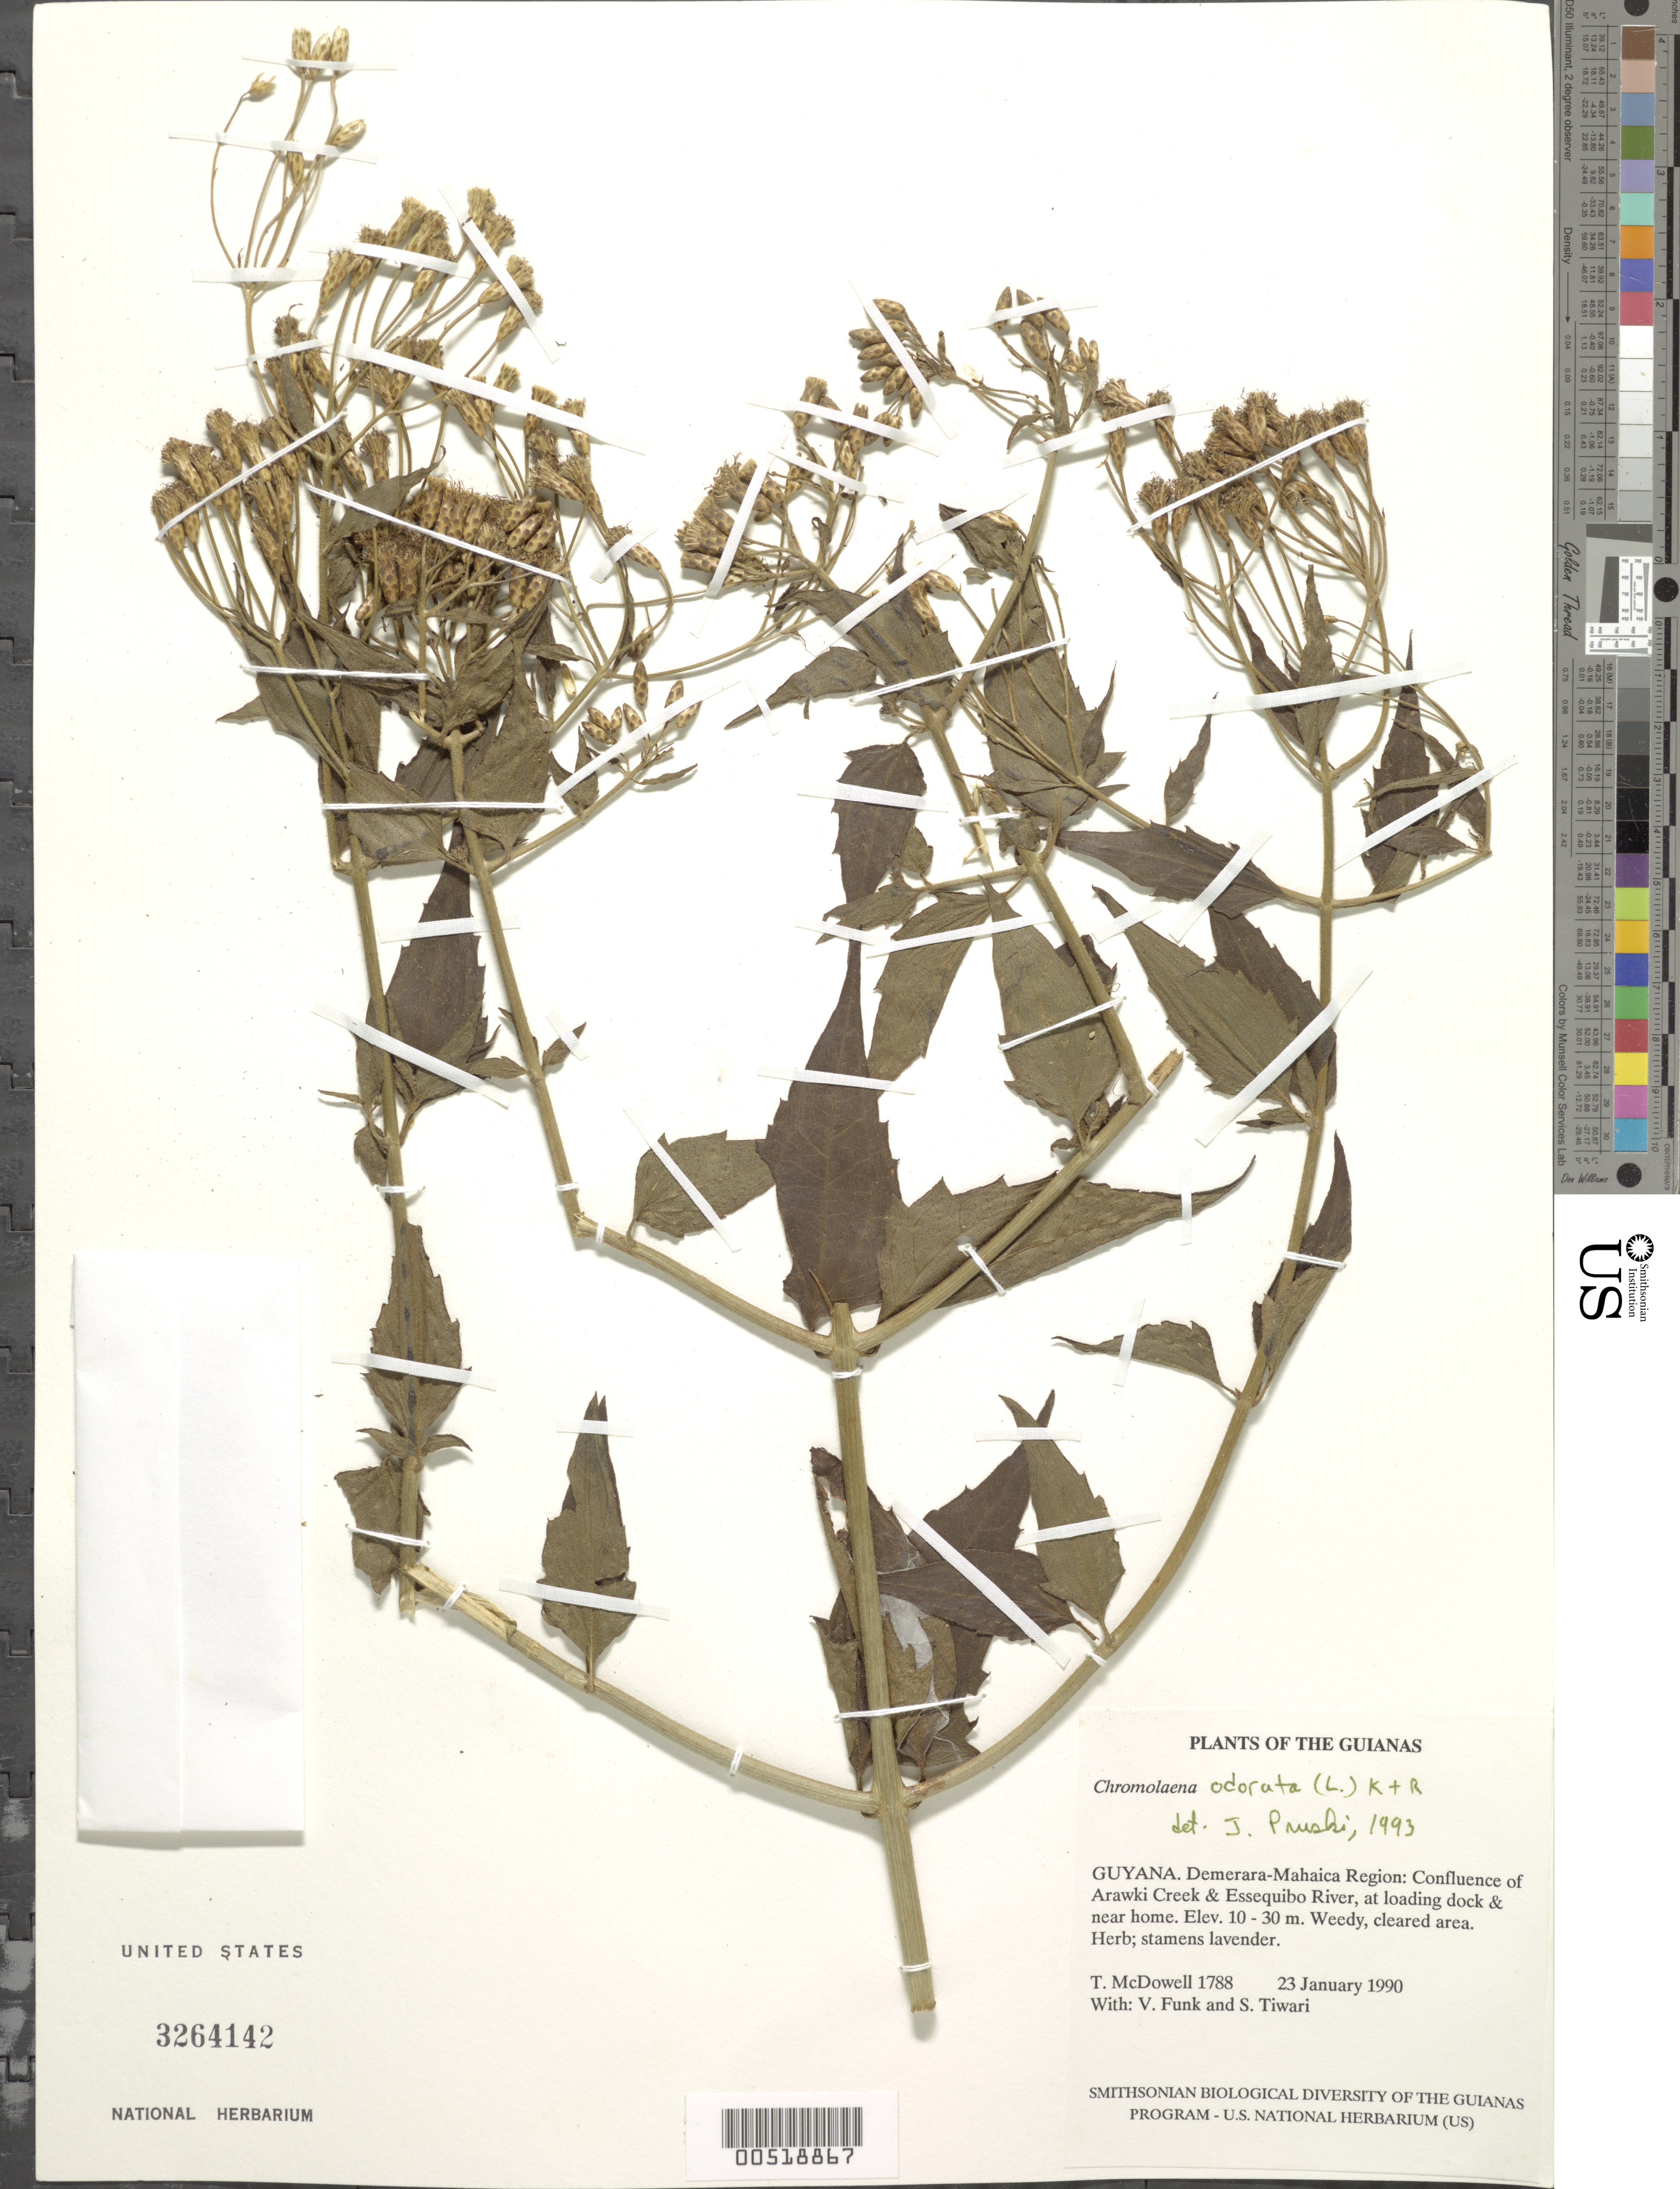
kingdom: Plantae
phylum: Tracheophyta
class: Magnoliopsida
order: Asterales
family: Asteraceae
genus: Chromolaena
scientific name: Chromolaena odorata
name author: (L.) R.M. King & H. Rob.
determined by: Pruski, J. F.; Funk, V. A.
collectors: T. McDowell, V. Funk & S. Tiwari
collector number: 1788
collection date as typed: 23 January 1990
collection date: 1990-01-23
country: Guyana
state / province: Demerara-Mahaica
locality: Confluence of Arakwai River & Essequibo River, at loading dock and near home of guard (Ivan Rodriguez)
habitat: Weedy, cleared area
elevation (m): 10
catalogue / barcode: US 3264142